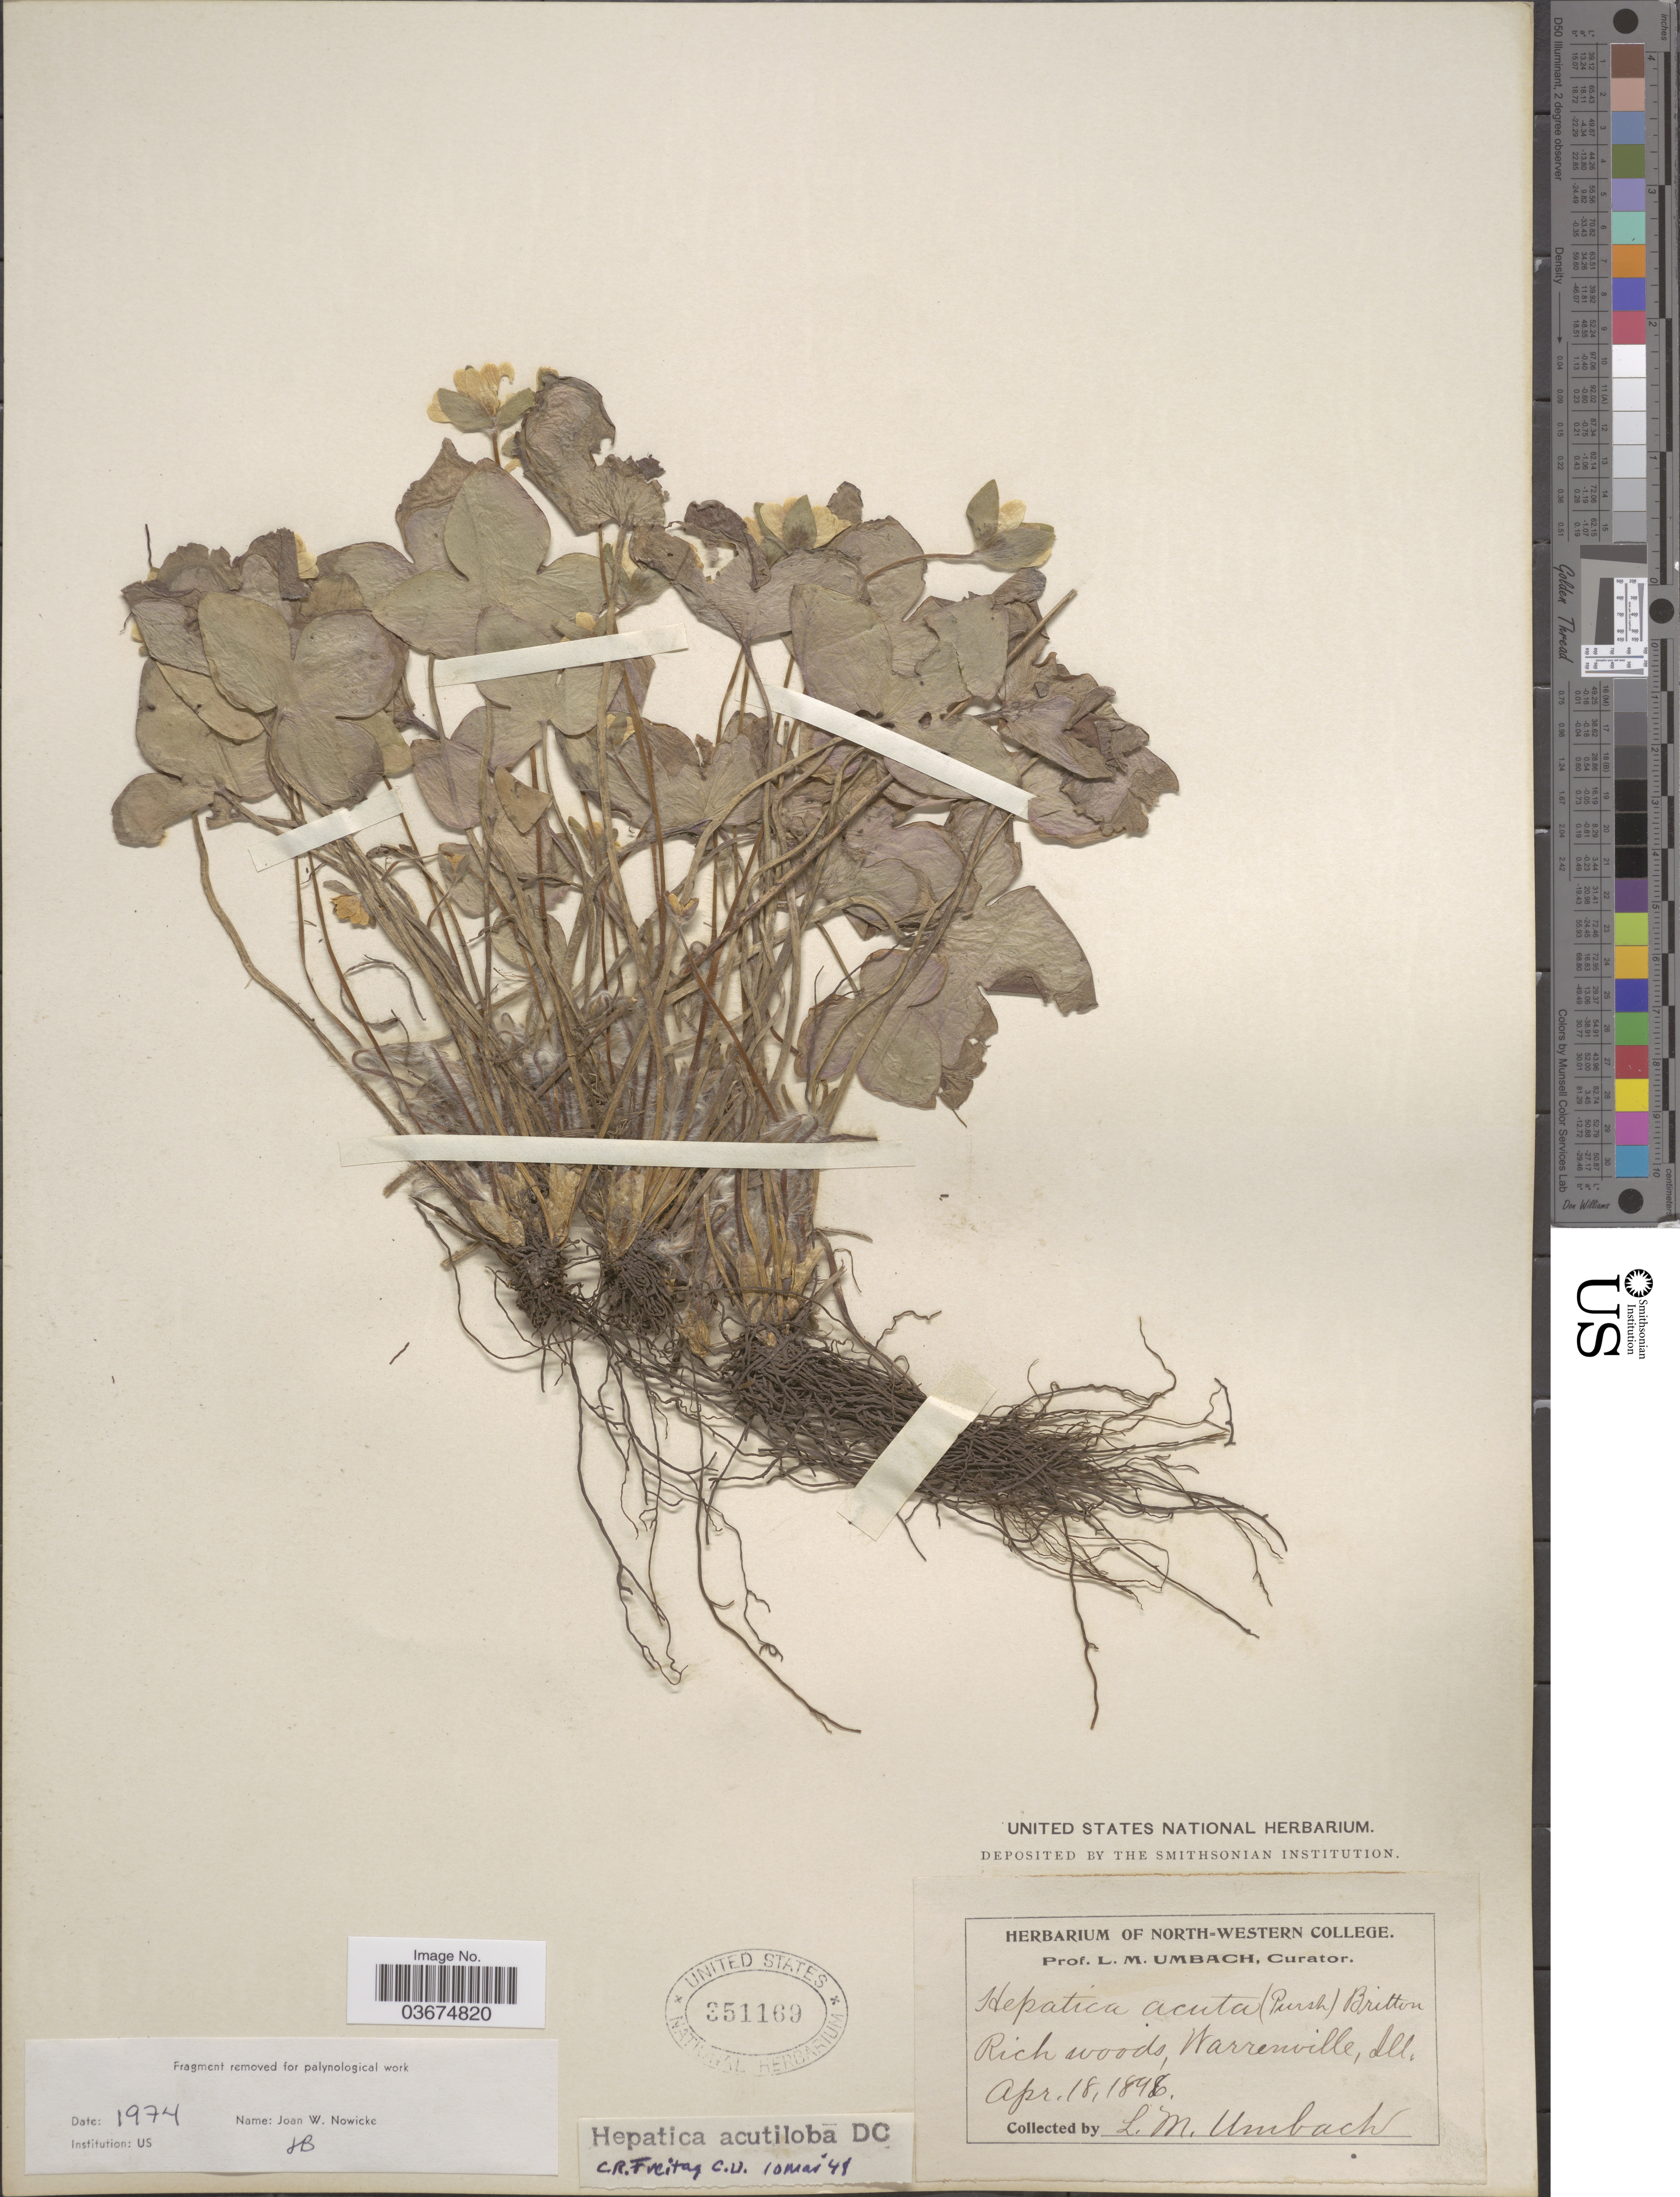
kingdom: Plantae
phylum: Tracheophyta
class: Magnoliopsida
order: Ranunculales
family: Ranunculaceae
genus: Hepatica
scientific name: Hepatica acutiloba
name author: DC.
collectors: L. M. Umbach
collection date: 1898-04-18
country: United States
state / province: Illinois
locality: Warrenville.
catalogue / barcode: US 351169